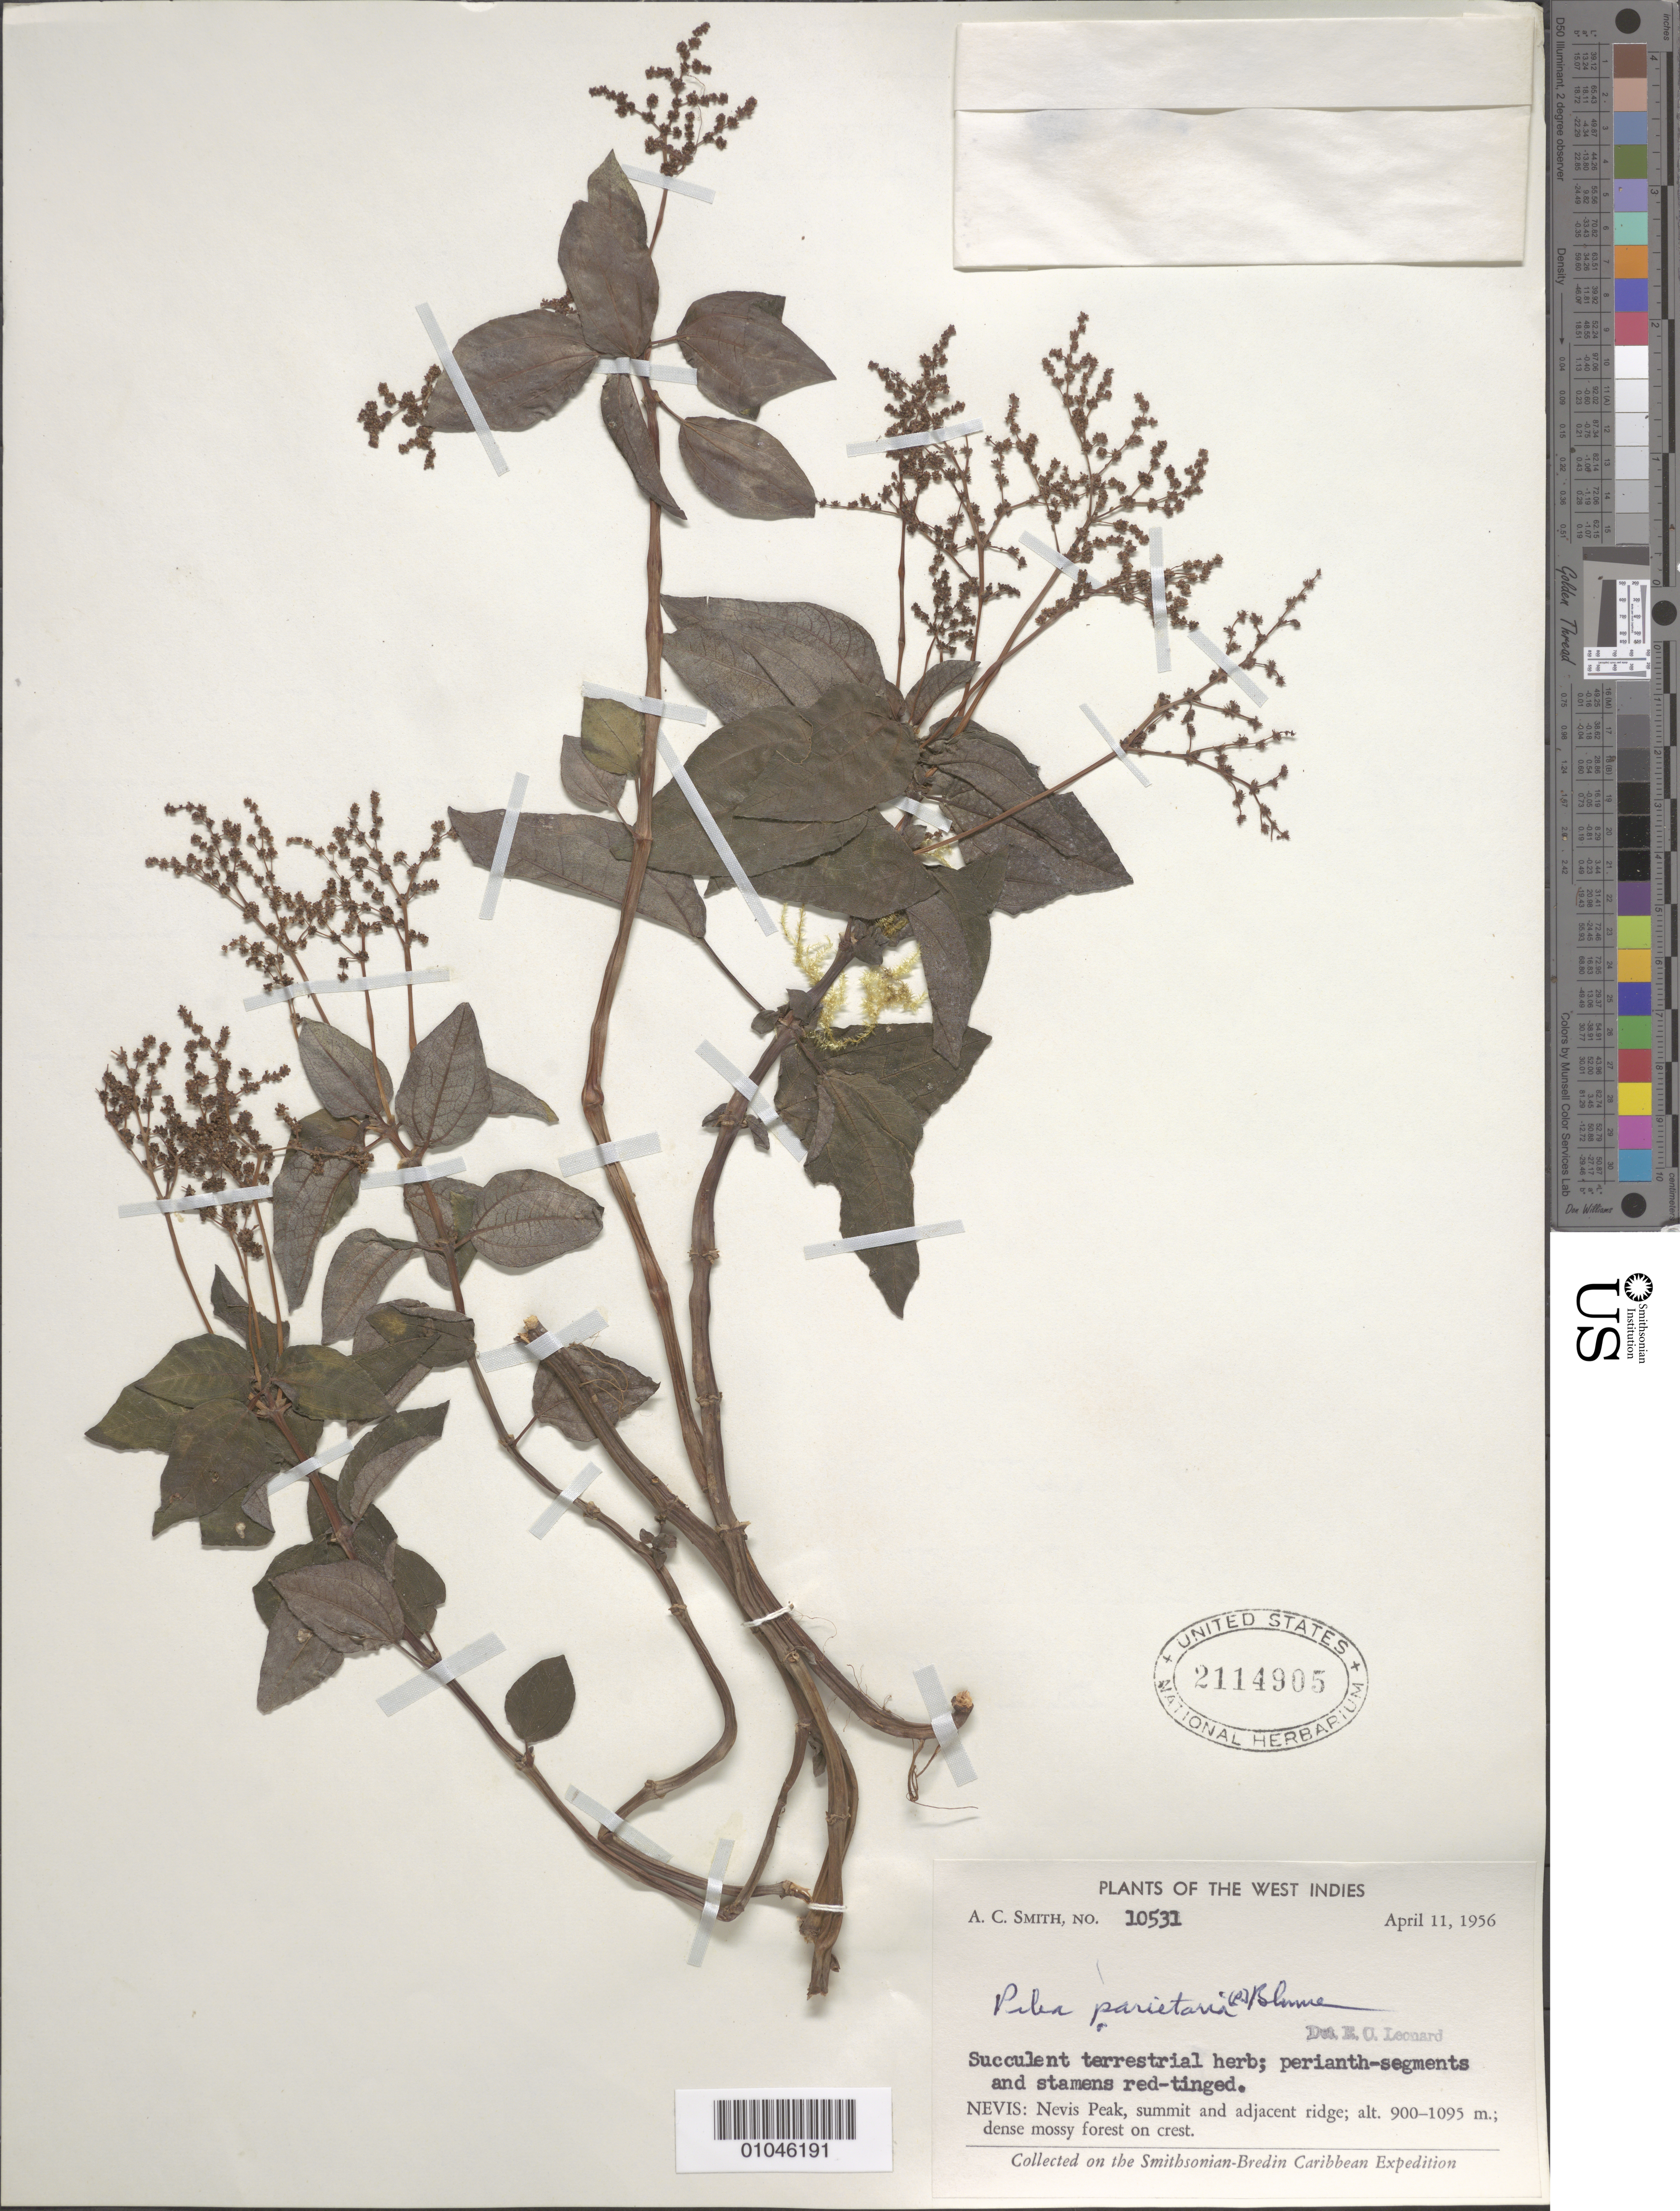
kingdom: Plantae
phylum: Tracheophyta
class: Magnoliopsida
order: Rosales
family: Urticaceae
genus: Pilea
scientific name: Pilea parietaria var. parietaria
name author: (L.) Blume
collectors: A. C. Smith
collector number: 10531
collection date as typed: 11 Apr 1956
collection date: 1956-04-11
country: St. Christopher-Nevis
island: St. Christopher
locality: Nevis Peak; summit and adjacent ridge. Dense mossy forest on crest.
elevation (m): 900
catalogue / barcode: US 2114905